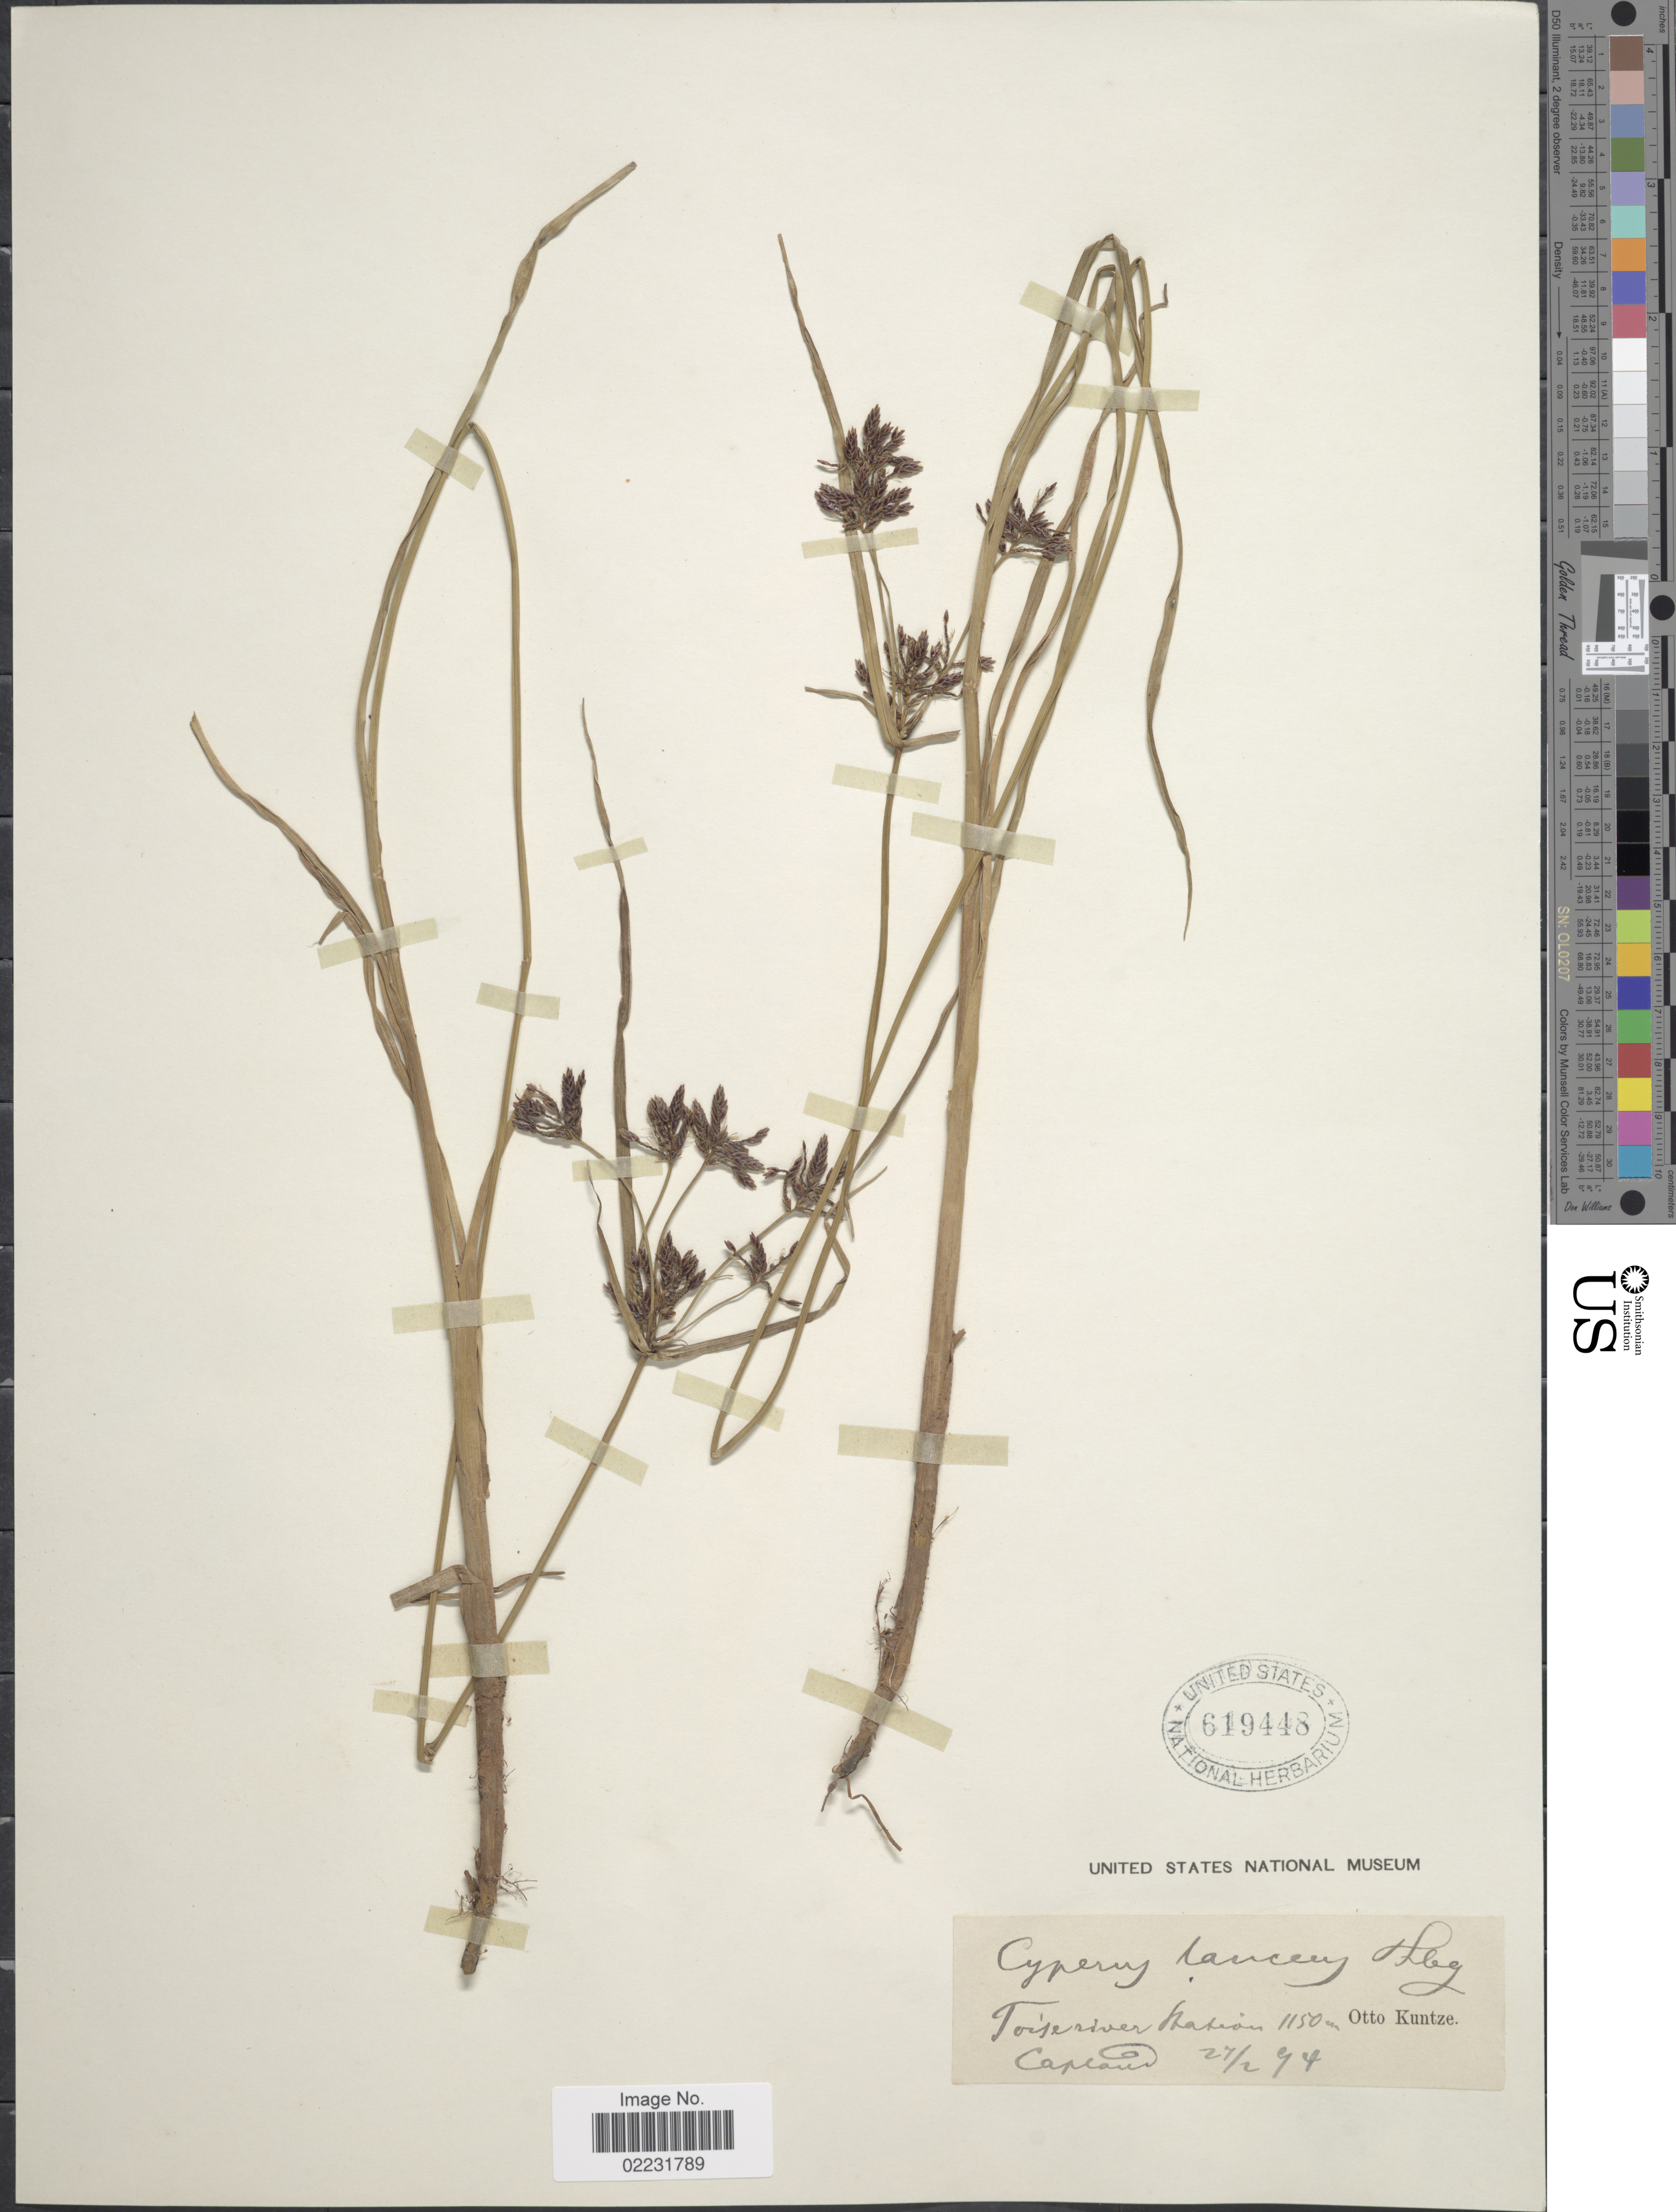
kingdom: Plantae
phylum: Tracheophyta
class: Liliopsida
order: Poales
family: Cyperaceae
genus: Cyperus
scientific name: Cyperus nitidus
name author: Lam.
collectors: C.E.O. Kuntze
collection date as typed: Transcribed d/m/y: 27/2/94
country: South Africa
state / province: Eastern Cape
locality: Toise river Station, Capland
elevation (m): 1150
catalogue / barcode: US 619448